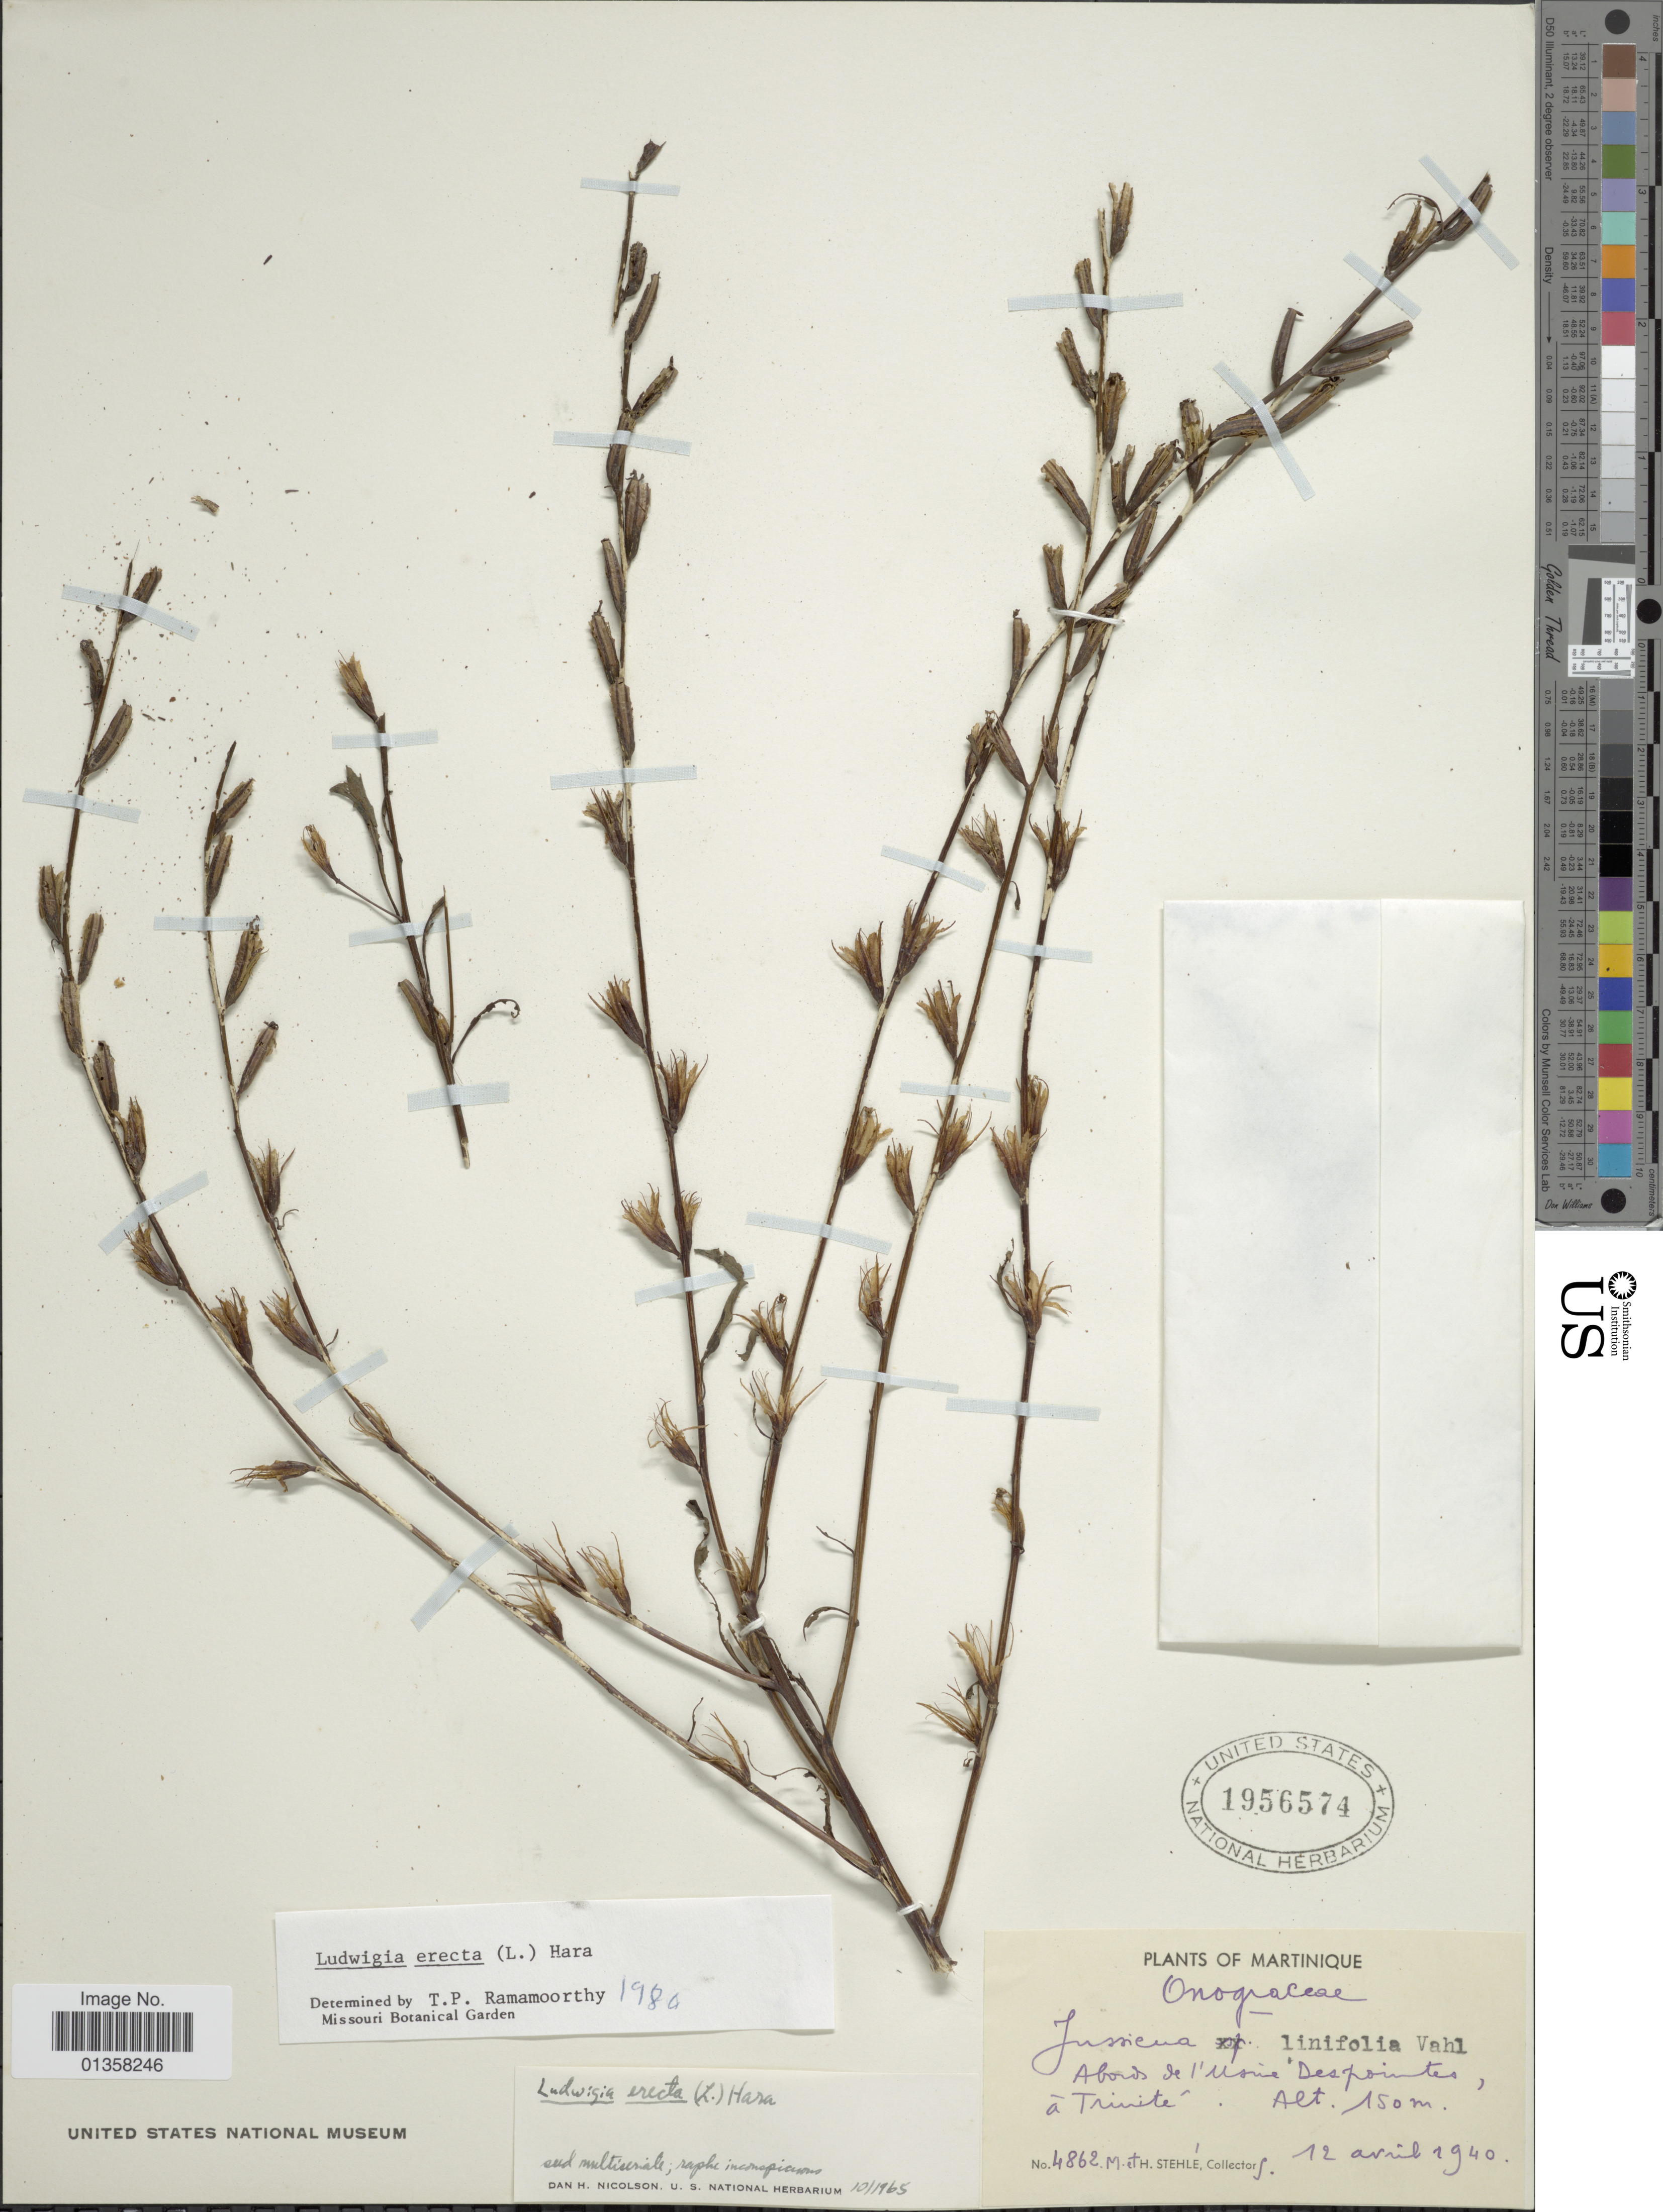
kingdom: Plantae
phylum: Tracheophyta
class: Magnoliopsida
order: Myrtales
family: Onagraceae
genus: Ludwigia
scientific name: Ludwigia erecta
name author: (L.) H. Hara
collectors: M. Stehlé & H. Stehlé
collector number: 4862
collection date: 1940-04-12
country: Martinique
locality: Abords de L'Usine Despointes, á Trinite.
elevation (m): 150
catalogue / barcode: US 1956574